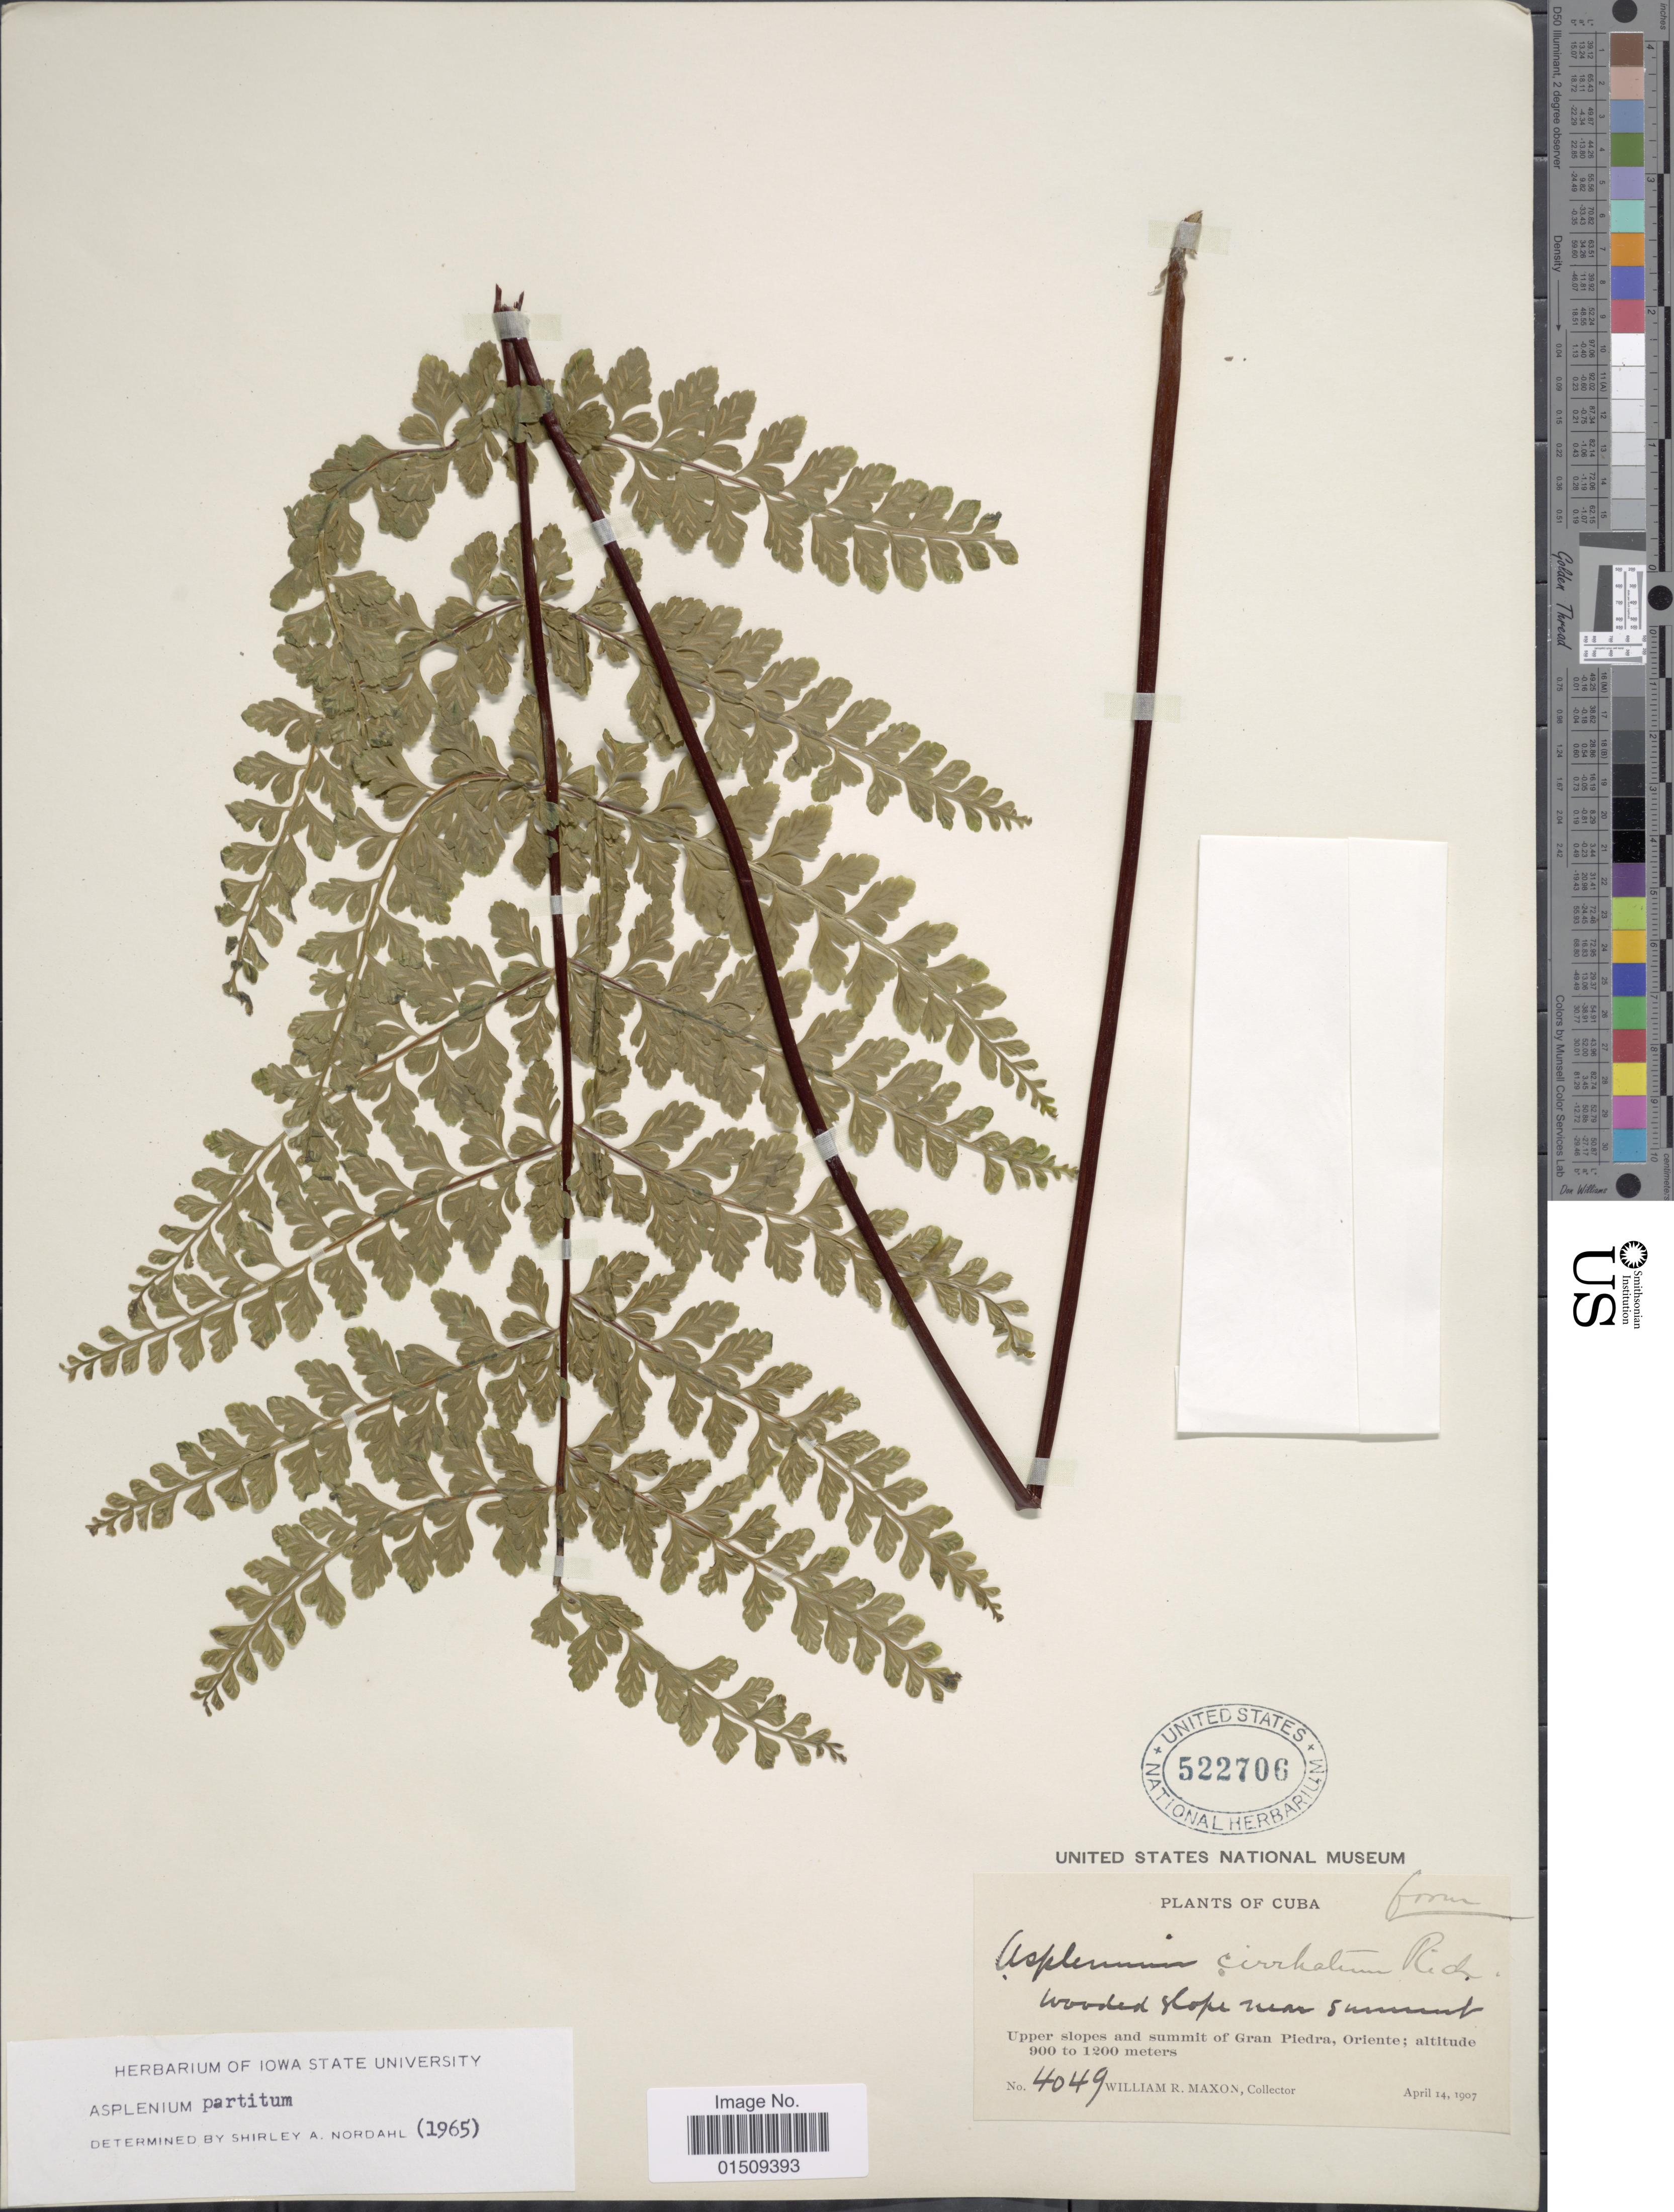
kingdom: Plantae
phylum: Tracheophyta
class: Polypodiopsida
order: Polypodiales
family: Aspleniaceae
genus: Asplenium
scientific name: Asplenium radicans var. dentatum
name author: (Klotzsch) Bonap.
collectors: W. R. Maxon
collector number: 4049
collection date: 1907-04-14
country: Cuba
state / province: Oriente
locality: Upper slopes and summit of Gran Piedra, Oriente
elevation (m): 900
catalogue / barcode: US 522706